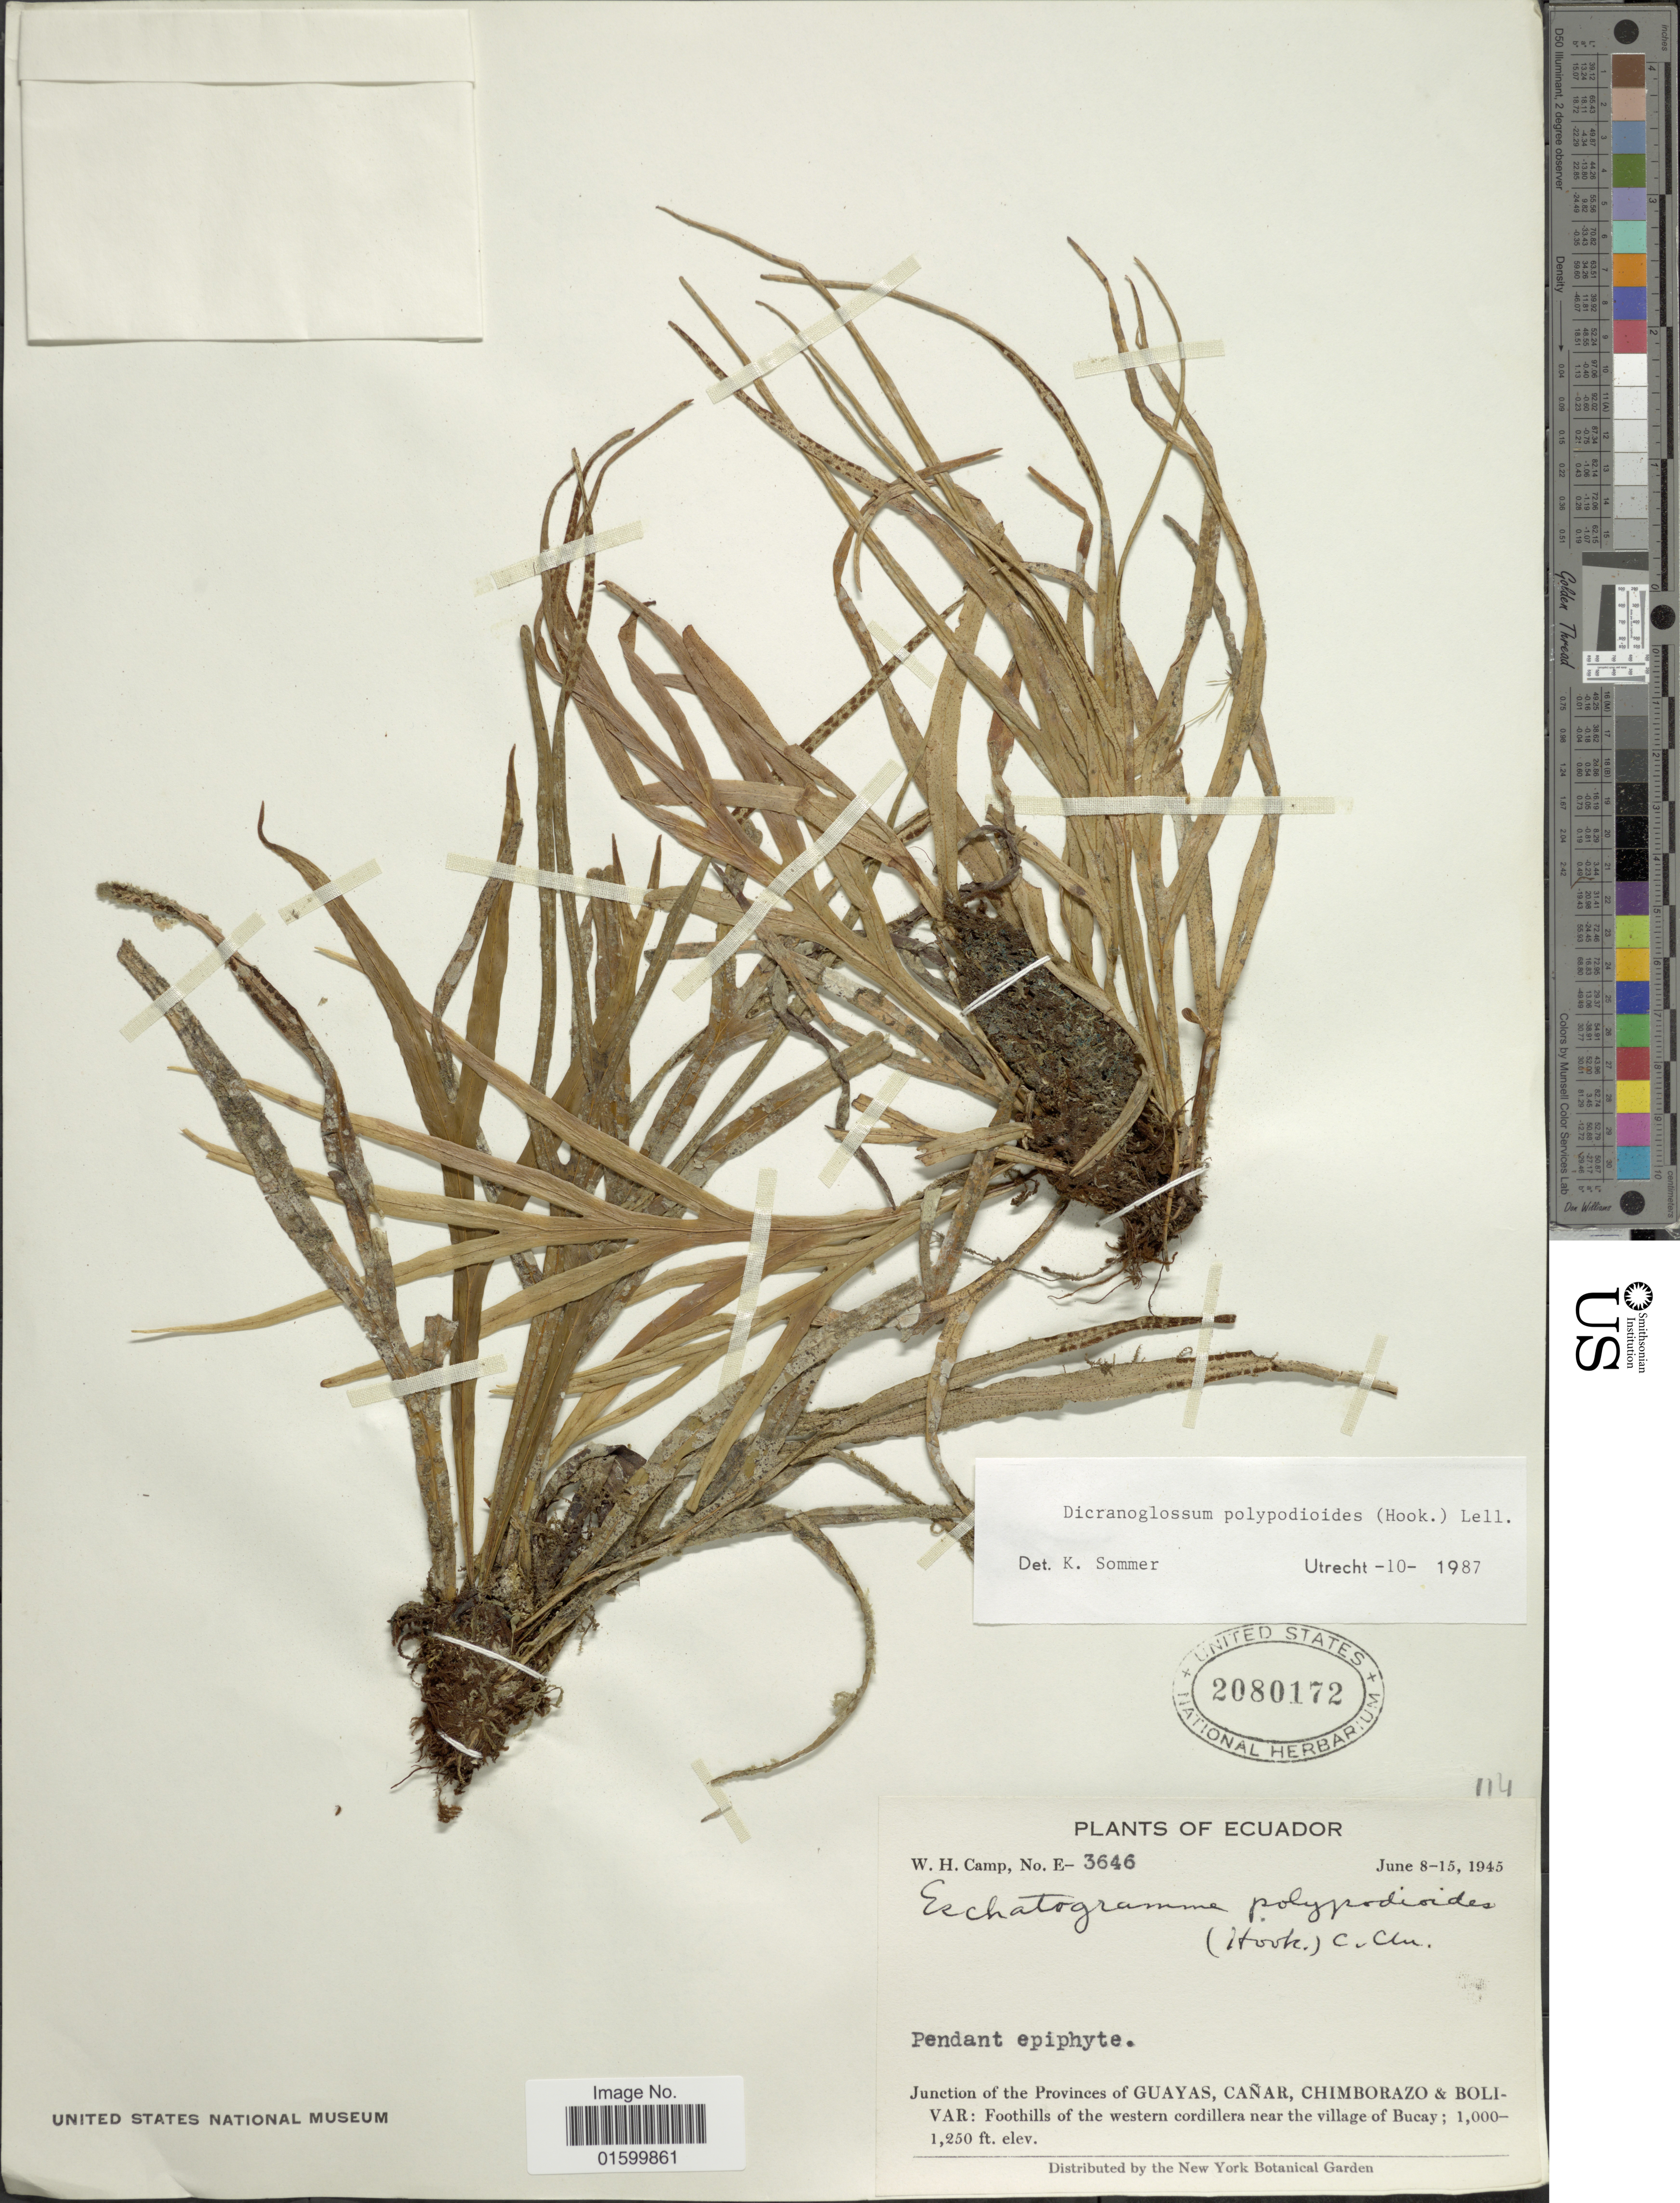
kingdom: Plantae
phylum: Tracheophyta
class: Polypodiopsida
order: Polypodiales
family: Polypodiaceae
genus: Pleopeltis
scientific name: Pleopeltis polypodioides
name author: (L.) E.G. Andrews & Windham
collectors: W. H. Camp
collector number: E-3646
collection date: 1945-06-08/1945-06-15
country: Ecuador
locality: Junction of the Provinces of Guayas, Canar, Chimborazo & Bolivar: Foothills of the western cordillera near the village of Bucay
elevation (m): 305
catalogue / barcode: US 2080172